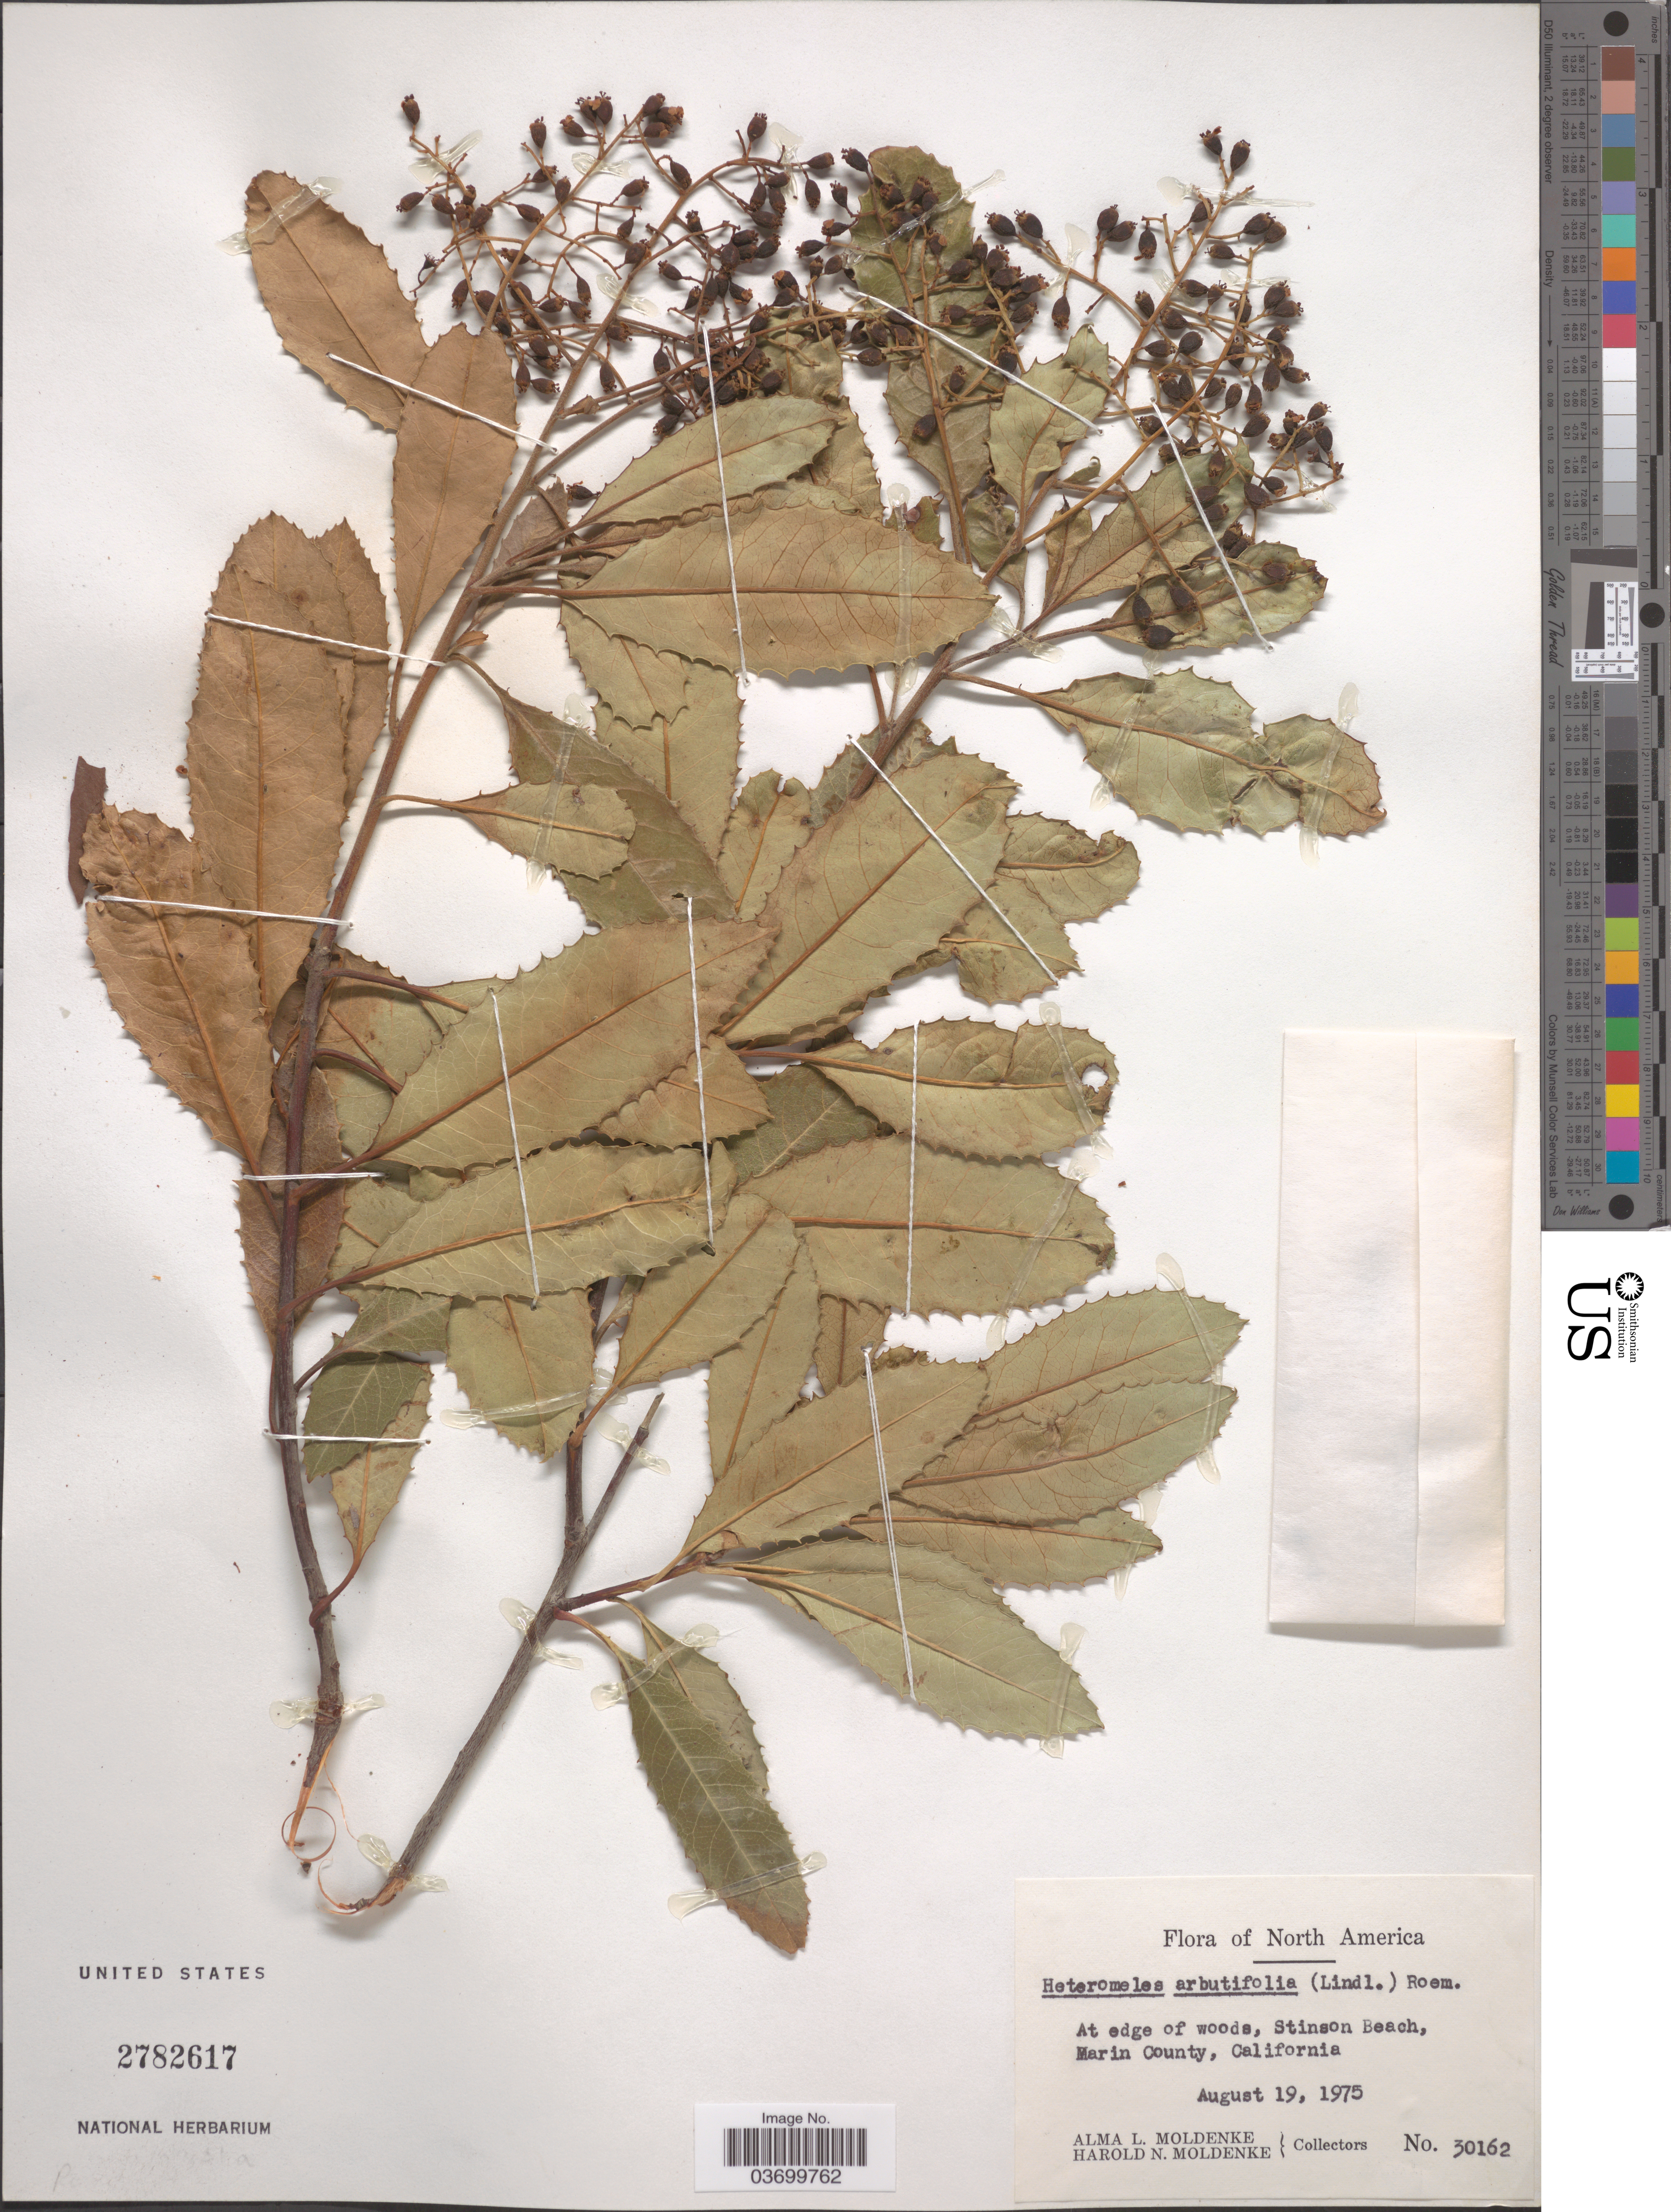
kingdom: Plantae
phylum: Tracheophyta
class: Magnoliopsida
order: Rosales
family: Rosaceae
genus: Heteromeles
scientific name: Heteromeles arbutifolia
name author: (Lindl.) Roemer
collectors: A. L. Moldenke & H. N. Moldenke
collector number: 30162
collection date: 1975-08-19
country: United States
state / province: California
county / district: Marin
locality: At edge of woods, Stinson Beach, Marin County.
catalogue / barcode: US 2782617